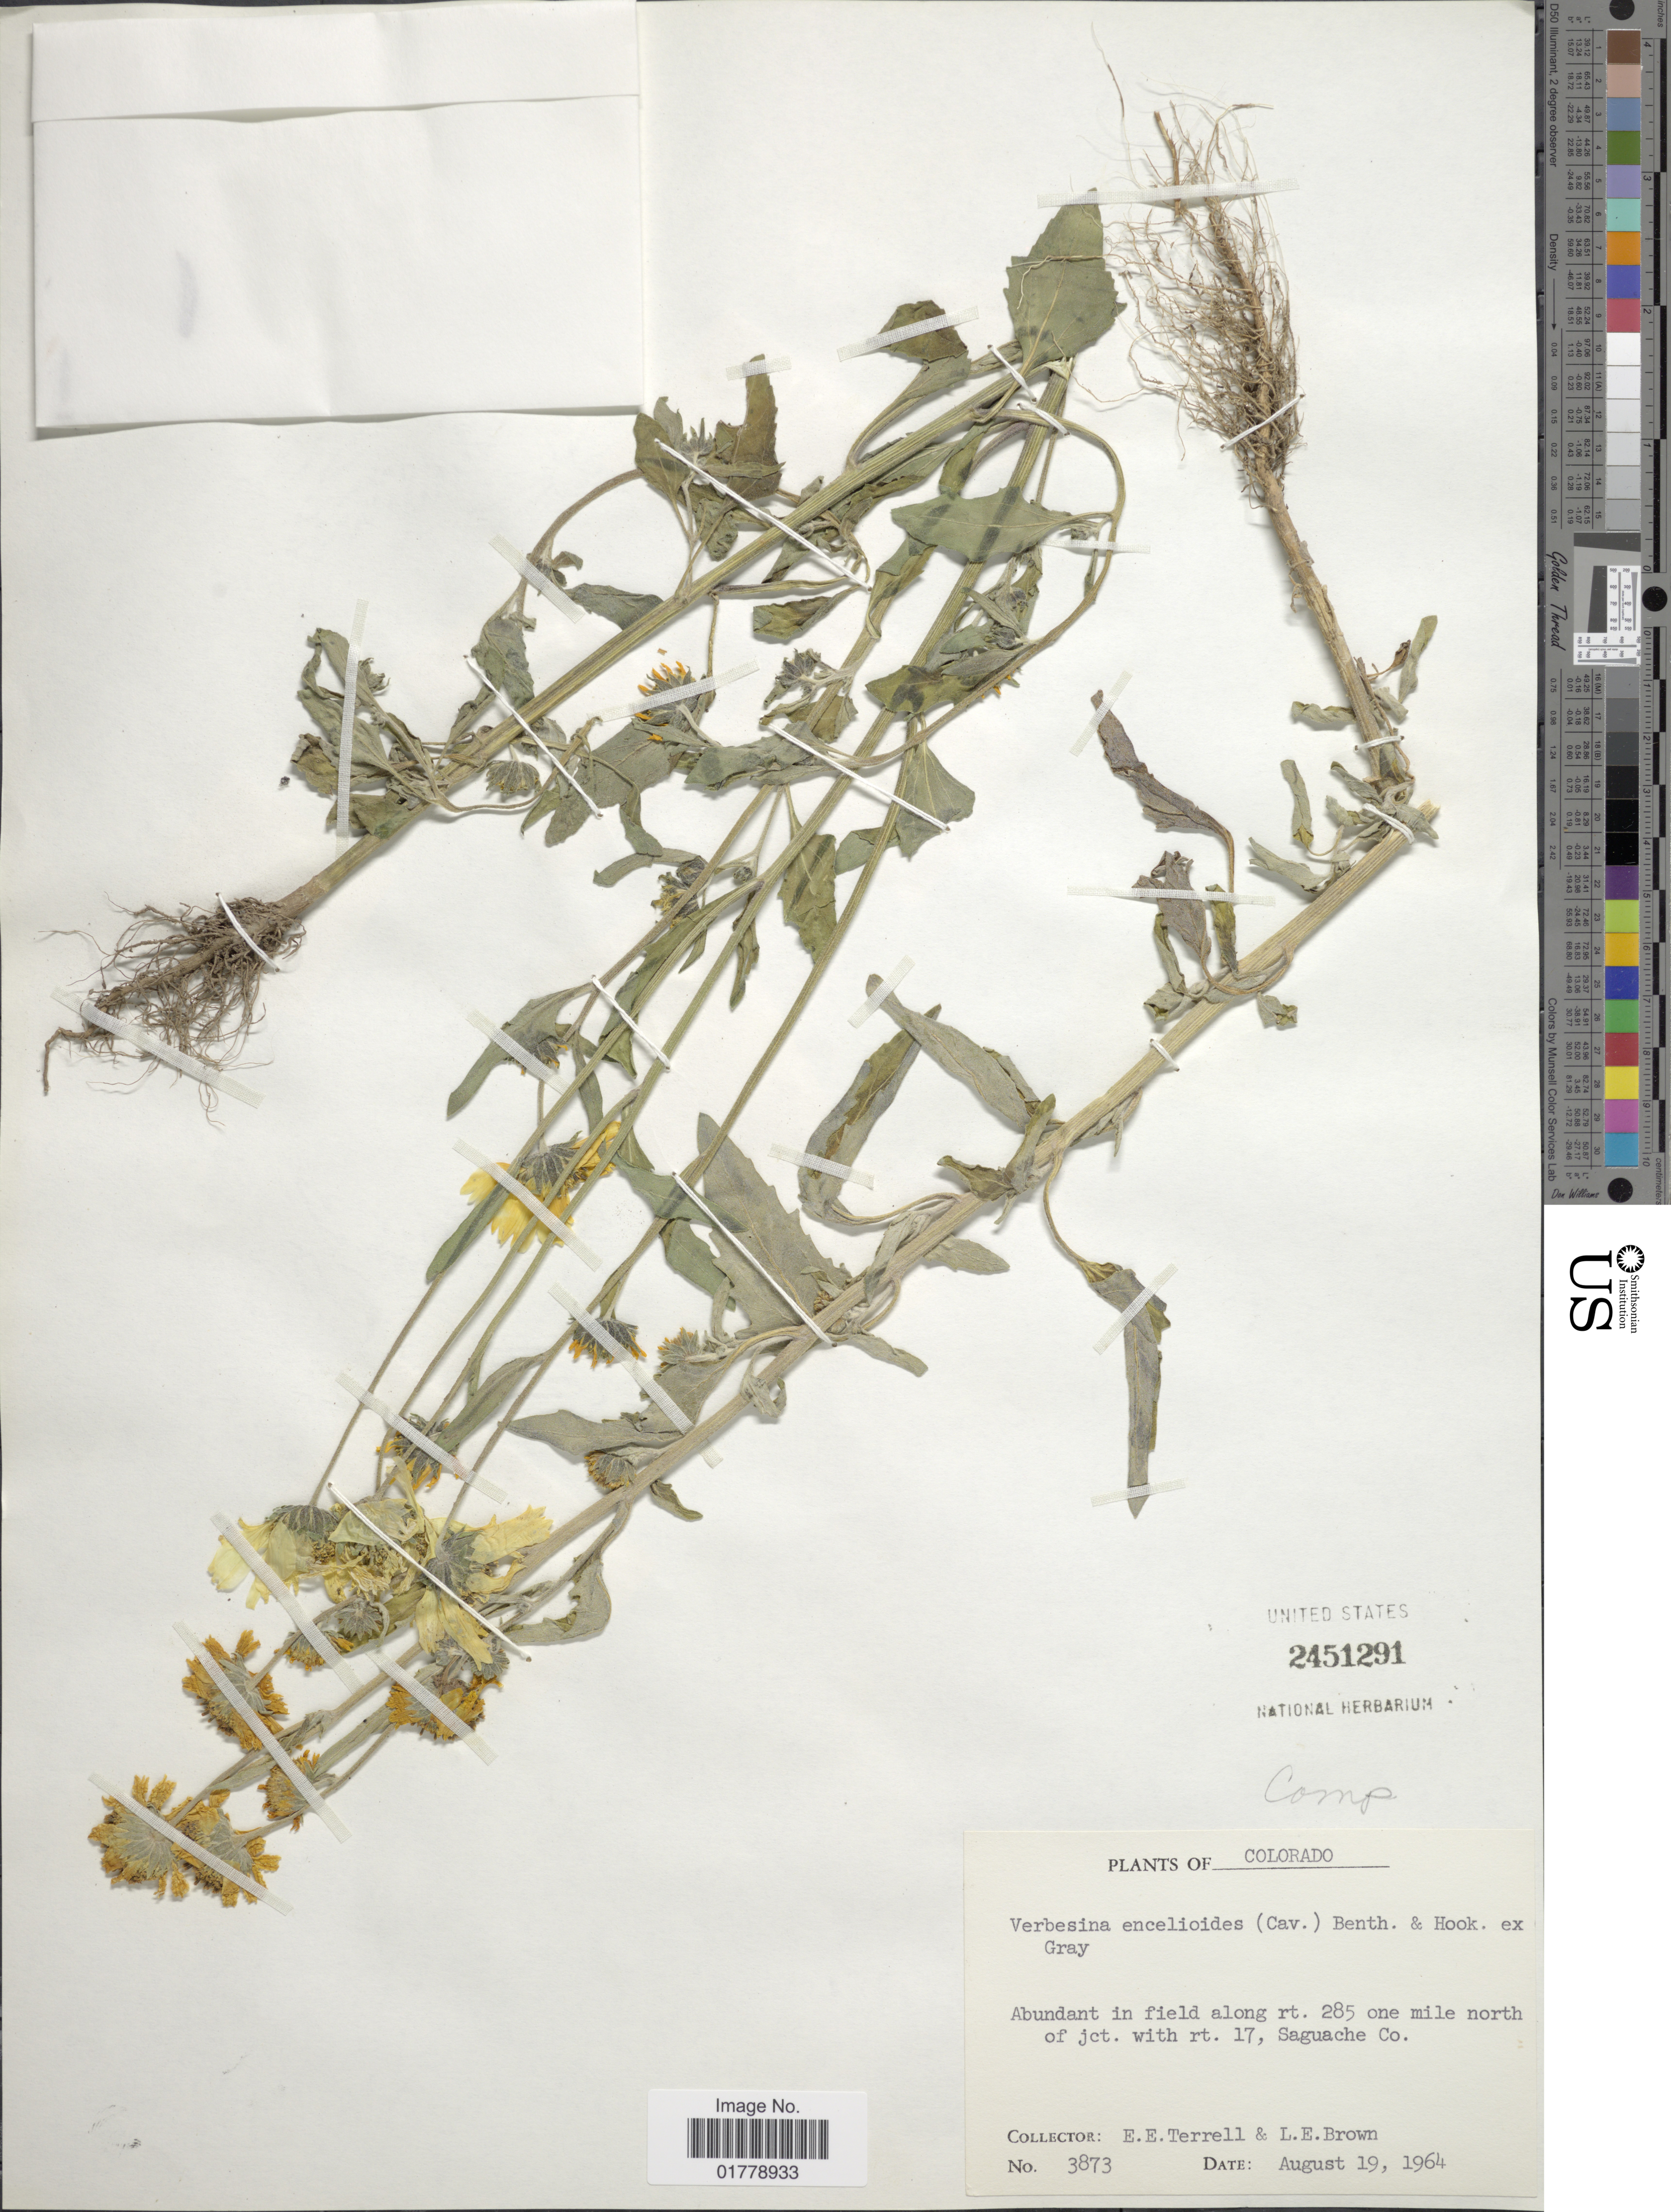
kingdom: Plantae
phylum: Tracheophyta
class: Magnoliopsida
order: Asterales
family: Asteraceae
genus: Verbesina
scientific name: Verbesina encelioides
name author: (Cav.) Benth. & Hook. ex A. Gray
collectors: E. E. Terrell & L. E. Brown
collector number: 3873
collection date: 1964-08-19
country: United States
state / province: Colorado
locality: Abundant in field along rt. 285 one mile north of jct. with rt. 17, Saguache Co.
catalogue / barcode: US 2451291